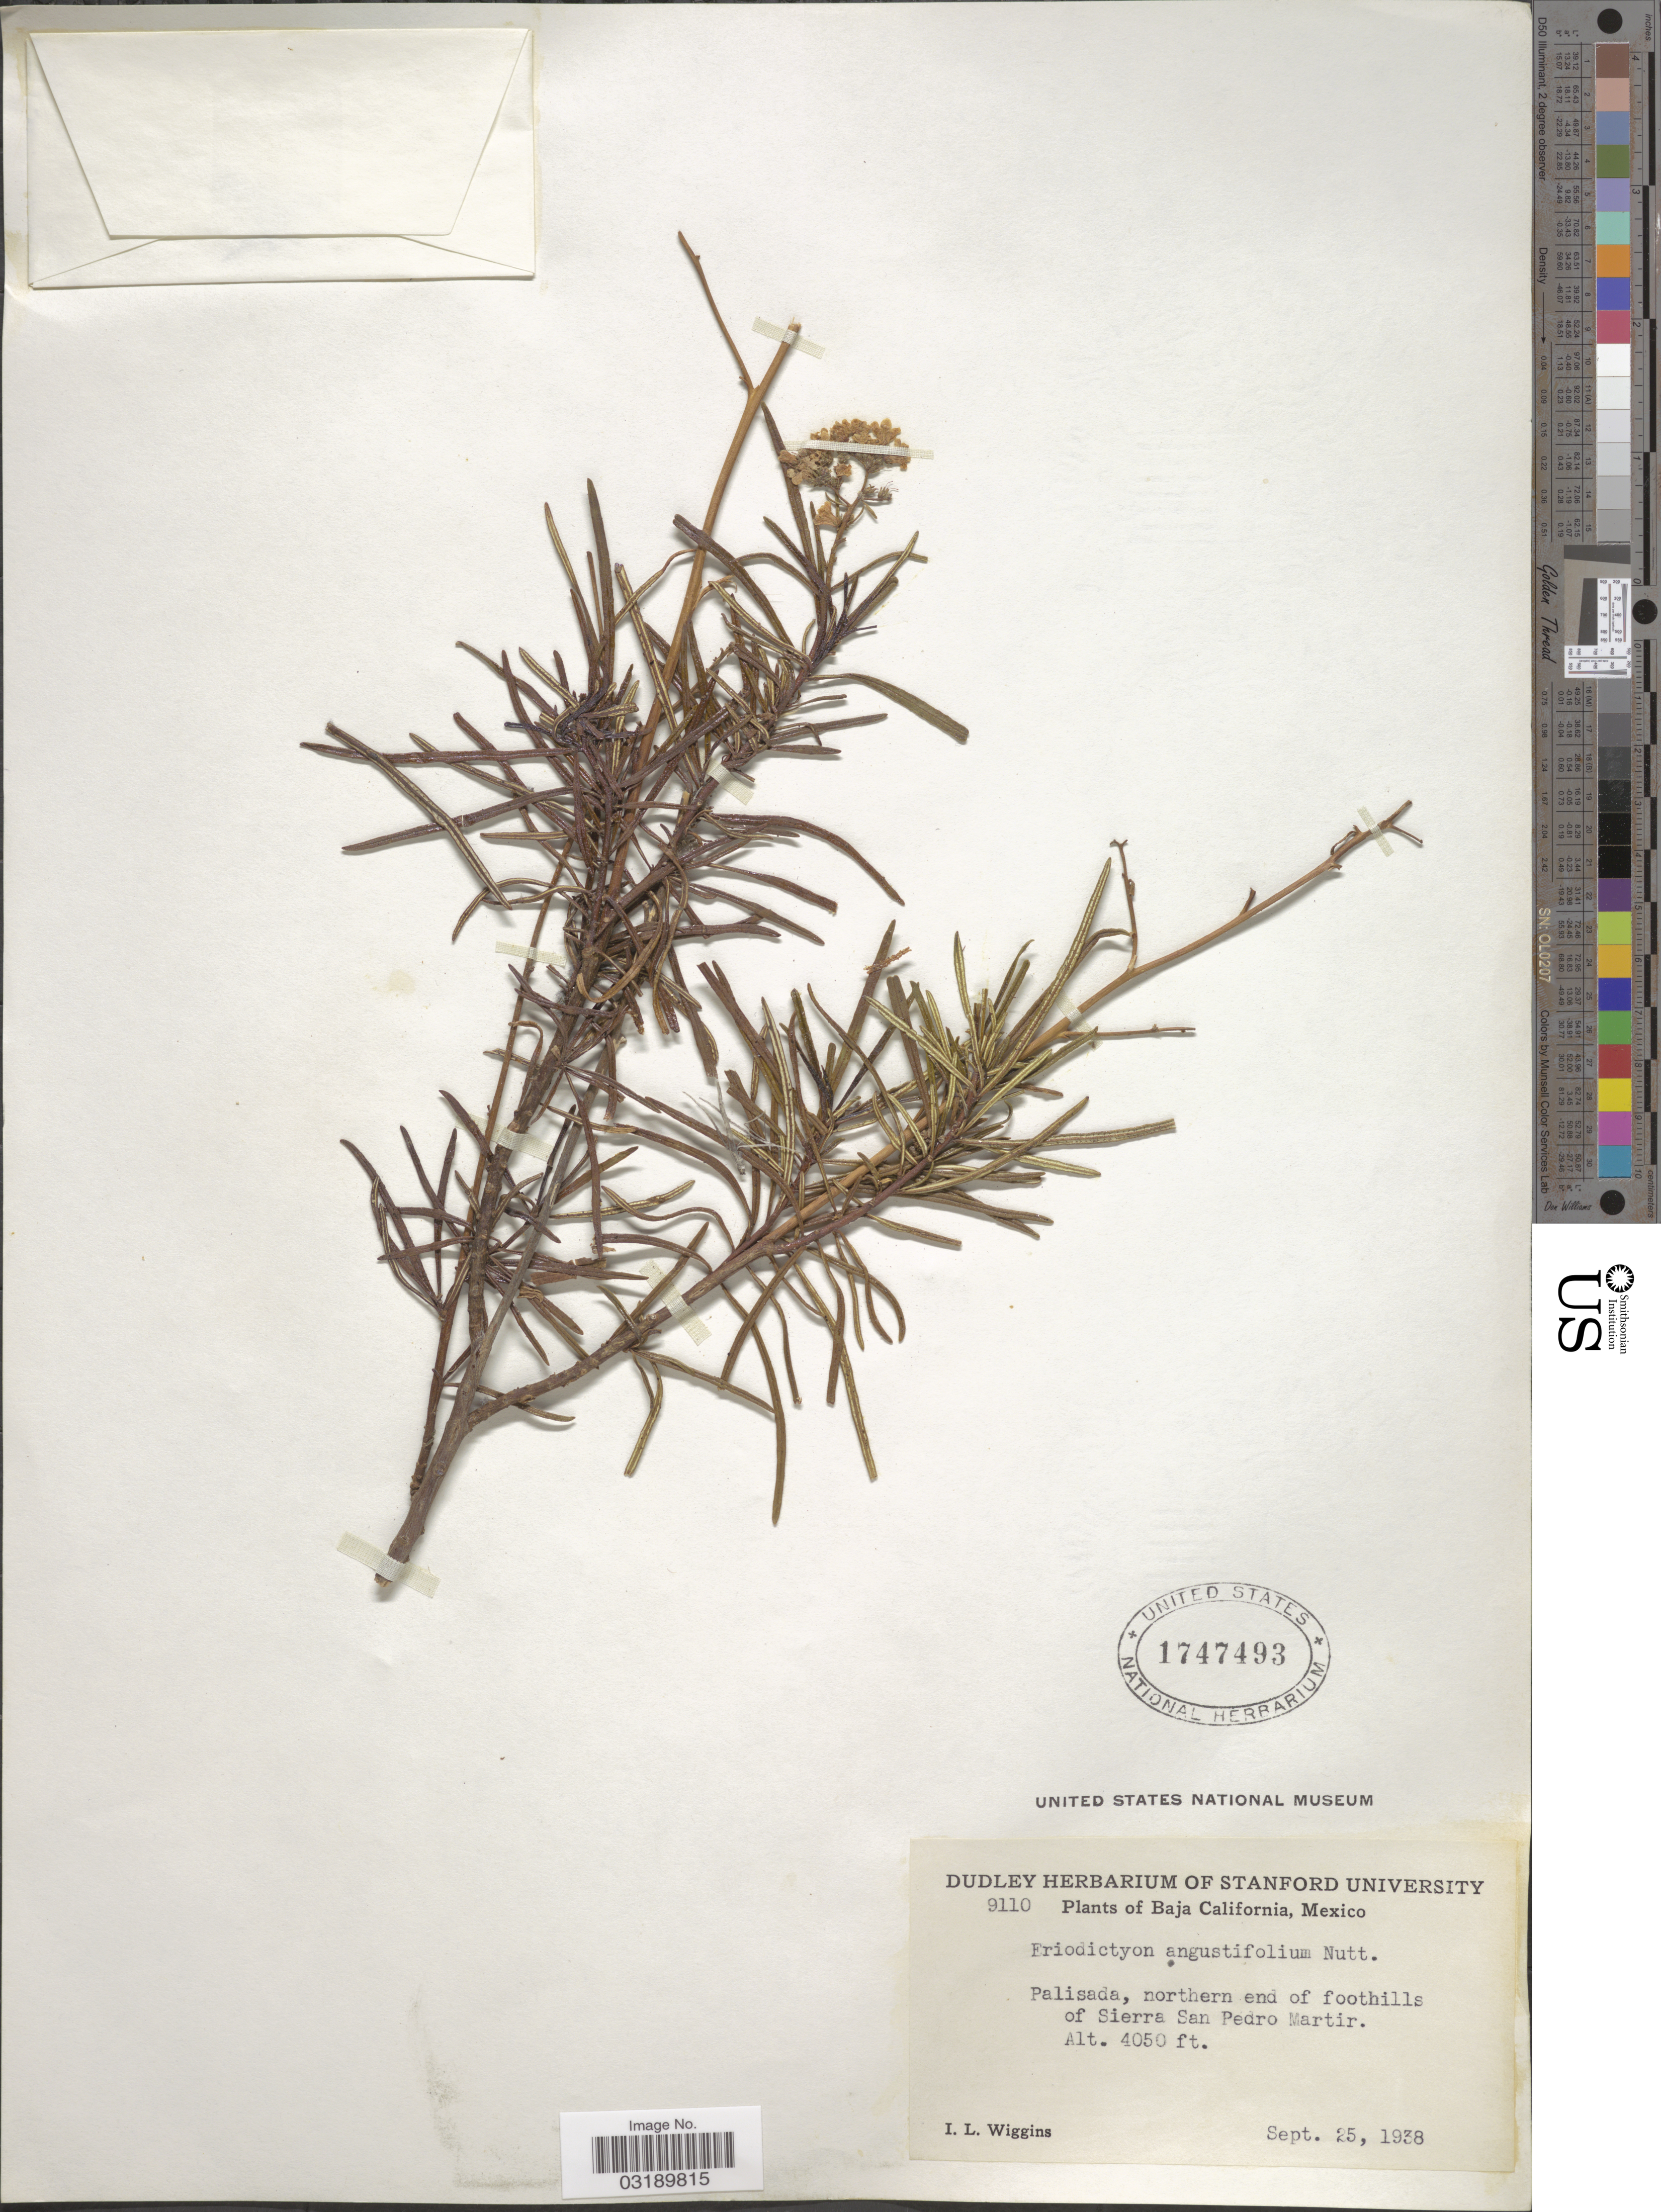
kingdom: Plantae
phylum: Tracheophyta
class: Magnoliopsida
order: Boraginales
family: Namaceae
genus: Eriodictyon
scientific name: Eriodictyon angustifolium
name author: Nutt.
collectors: I. L. Wiggins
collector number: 9110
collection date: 1938-09-25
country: Mexico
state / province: Baja California Norte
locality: Palisada, northern end of foothills of Sierra San Pedro Martir.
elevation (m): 1234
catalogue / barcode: US 1747493